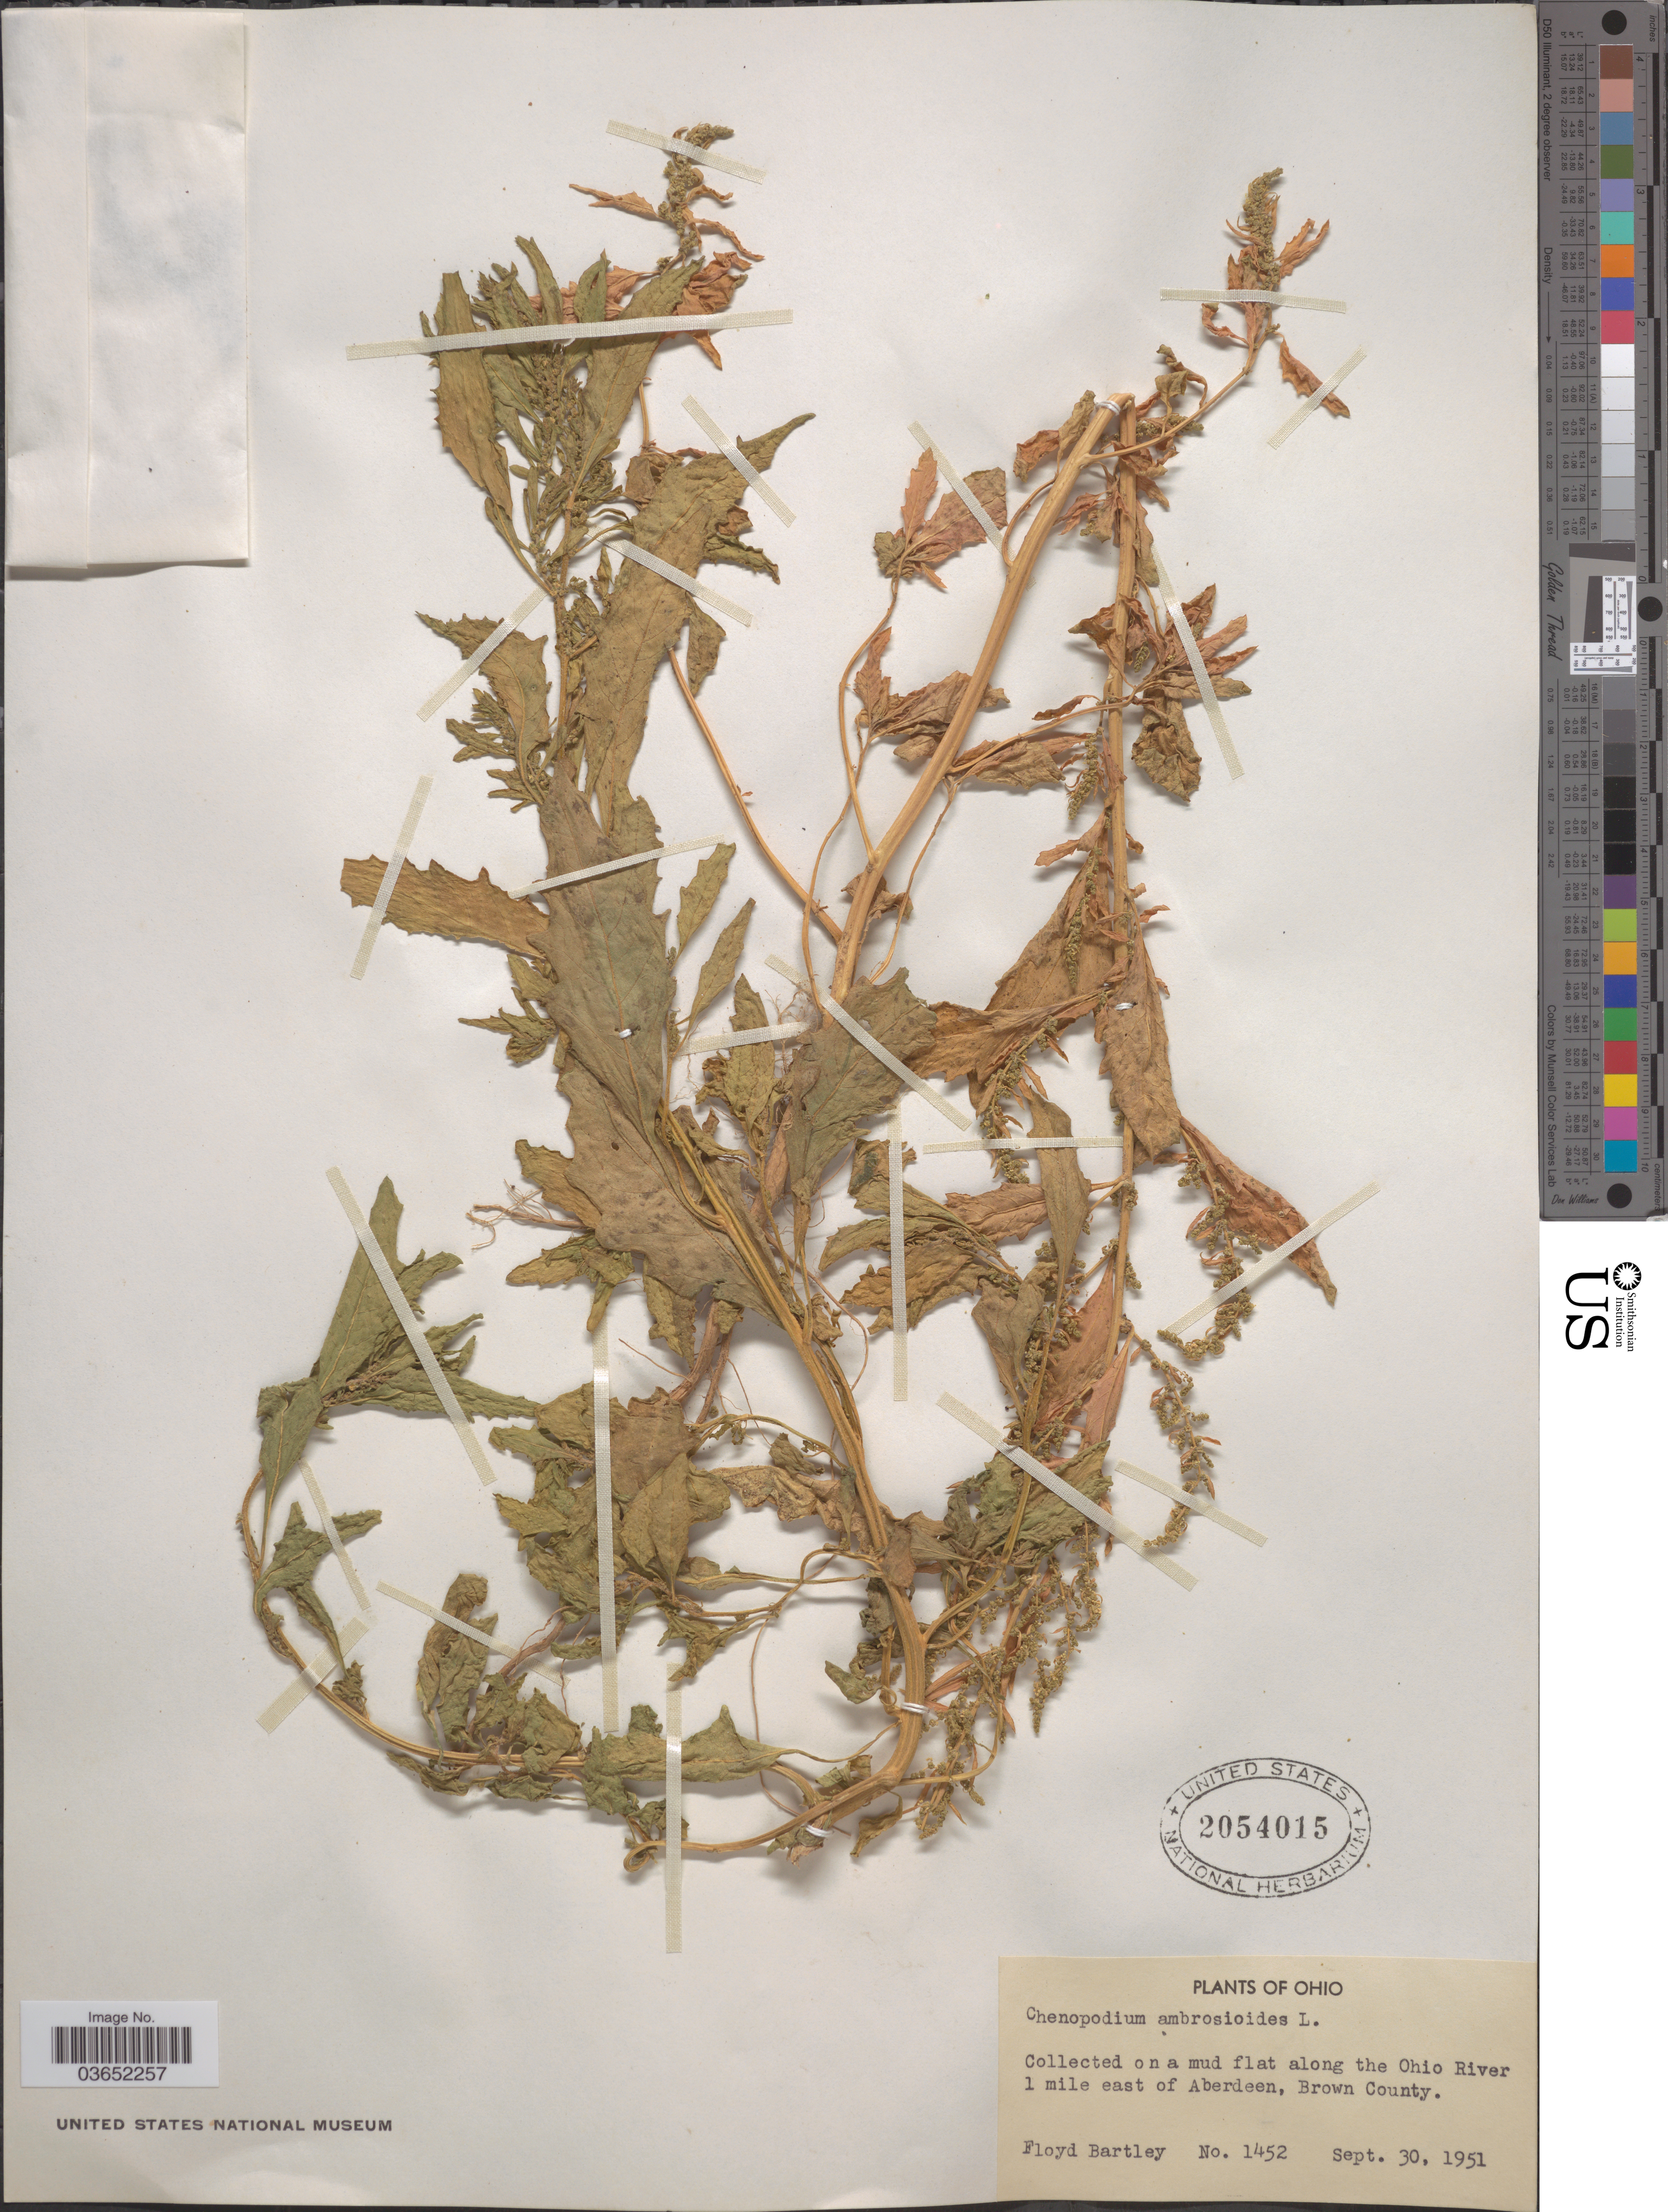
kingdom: Plantae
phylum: Tracheophyta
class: Magnoliopsida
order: Caryophyllales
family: Amaranthaceae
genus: Chenopodium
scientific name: Chenopodium ambrosioides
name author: L.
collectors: F. Bartley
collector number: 1452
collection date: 1951-09-30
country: United States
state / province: Ohio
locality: On a mud flat along the Ohio River 1 mile east of Aberdeen, Brown County.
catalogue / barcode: US 2054015